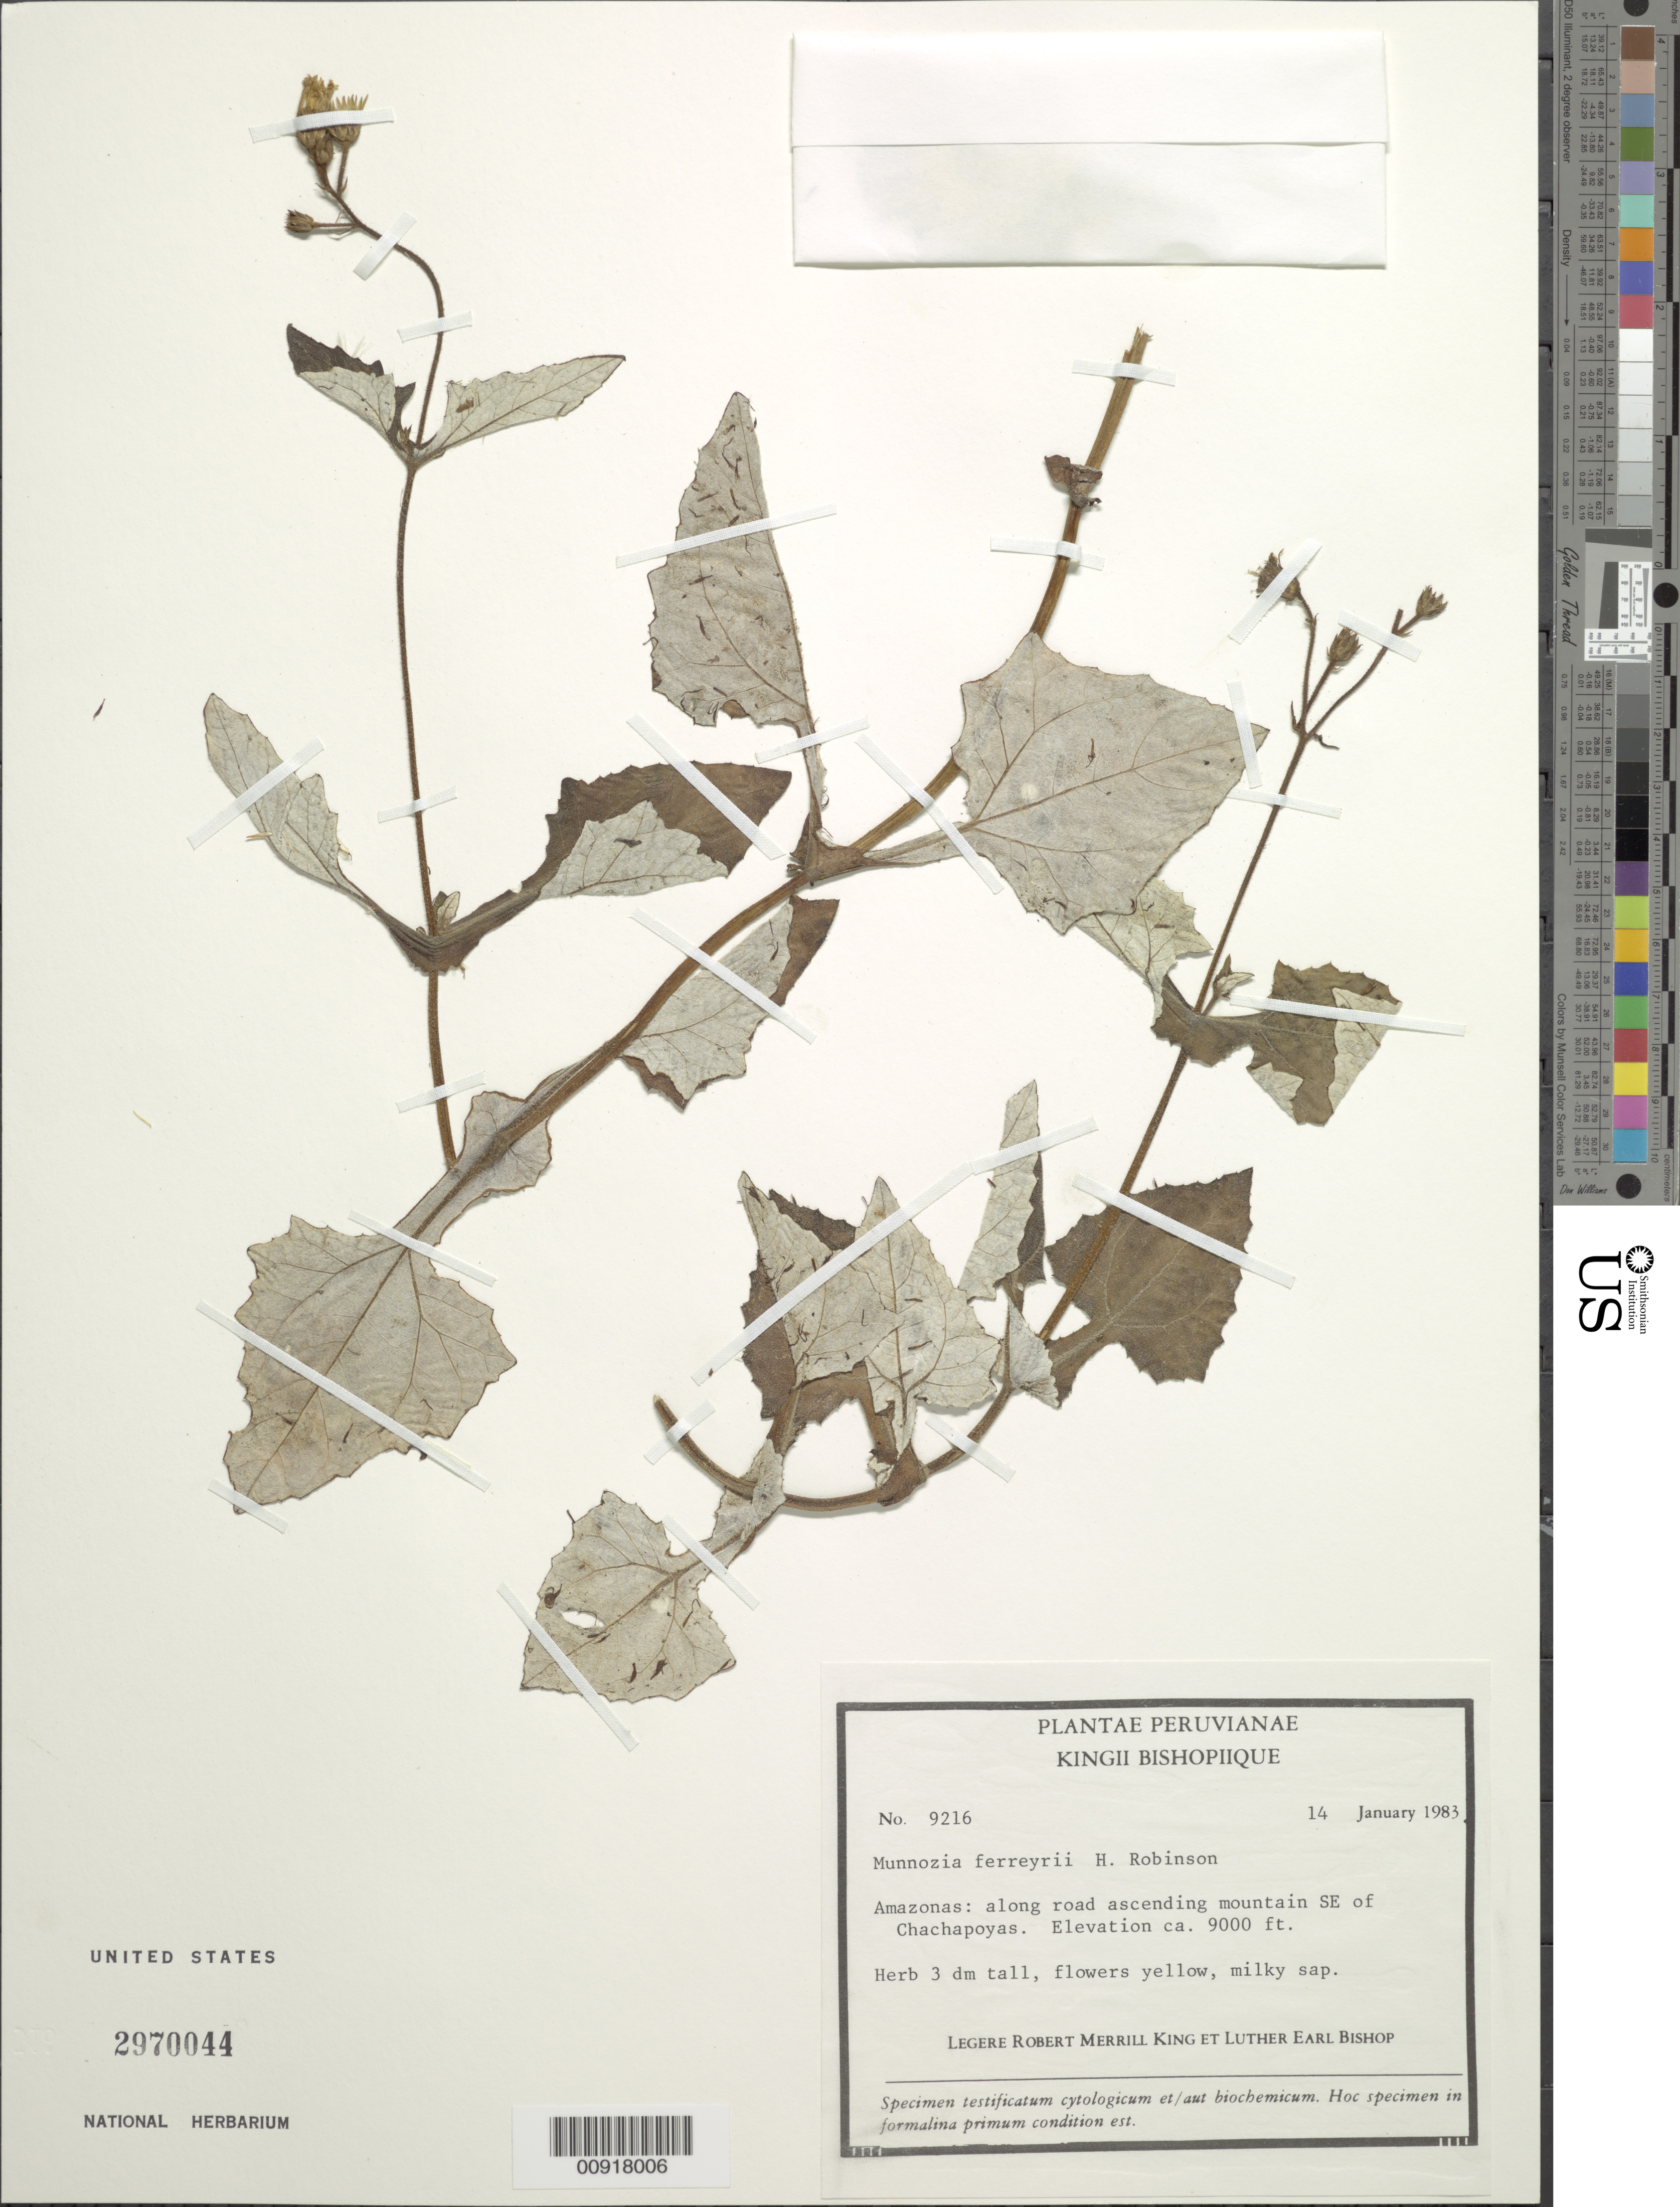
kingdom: Plantae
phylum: Tracheophyta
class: Magnoliopsida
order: Asterales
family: Asteraceae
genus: Munnozia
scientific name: Munnozia ferreyrii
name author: H. Rob.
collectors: R. M. King & L. E. Bishop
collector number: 9216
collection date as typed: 14 January 1983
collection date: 1983-01-14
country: Peru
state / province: Amazonas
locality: Amazonas: along road ascending mountain SE of Chachapoyas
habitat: Along road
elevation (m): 2743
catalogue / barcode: US 2970044